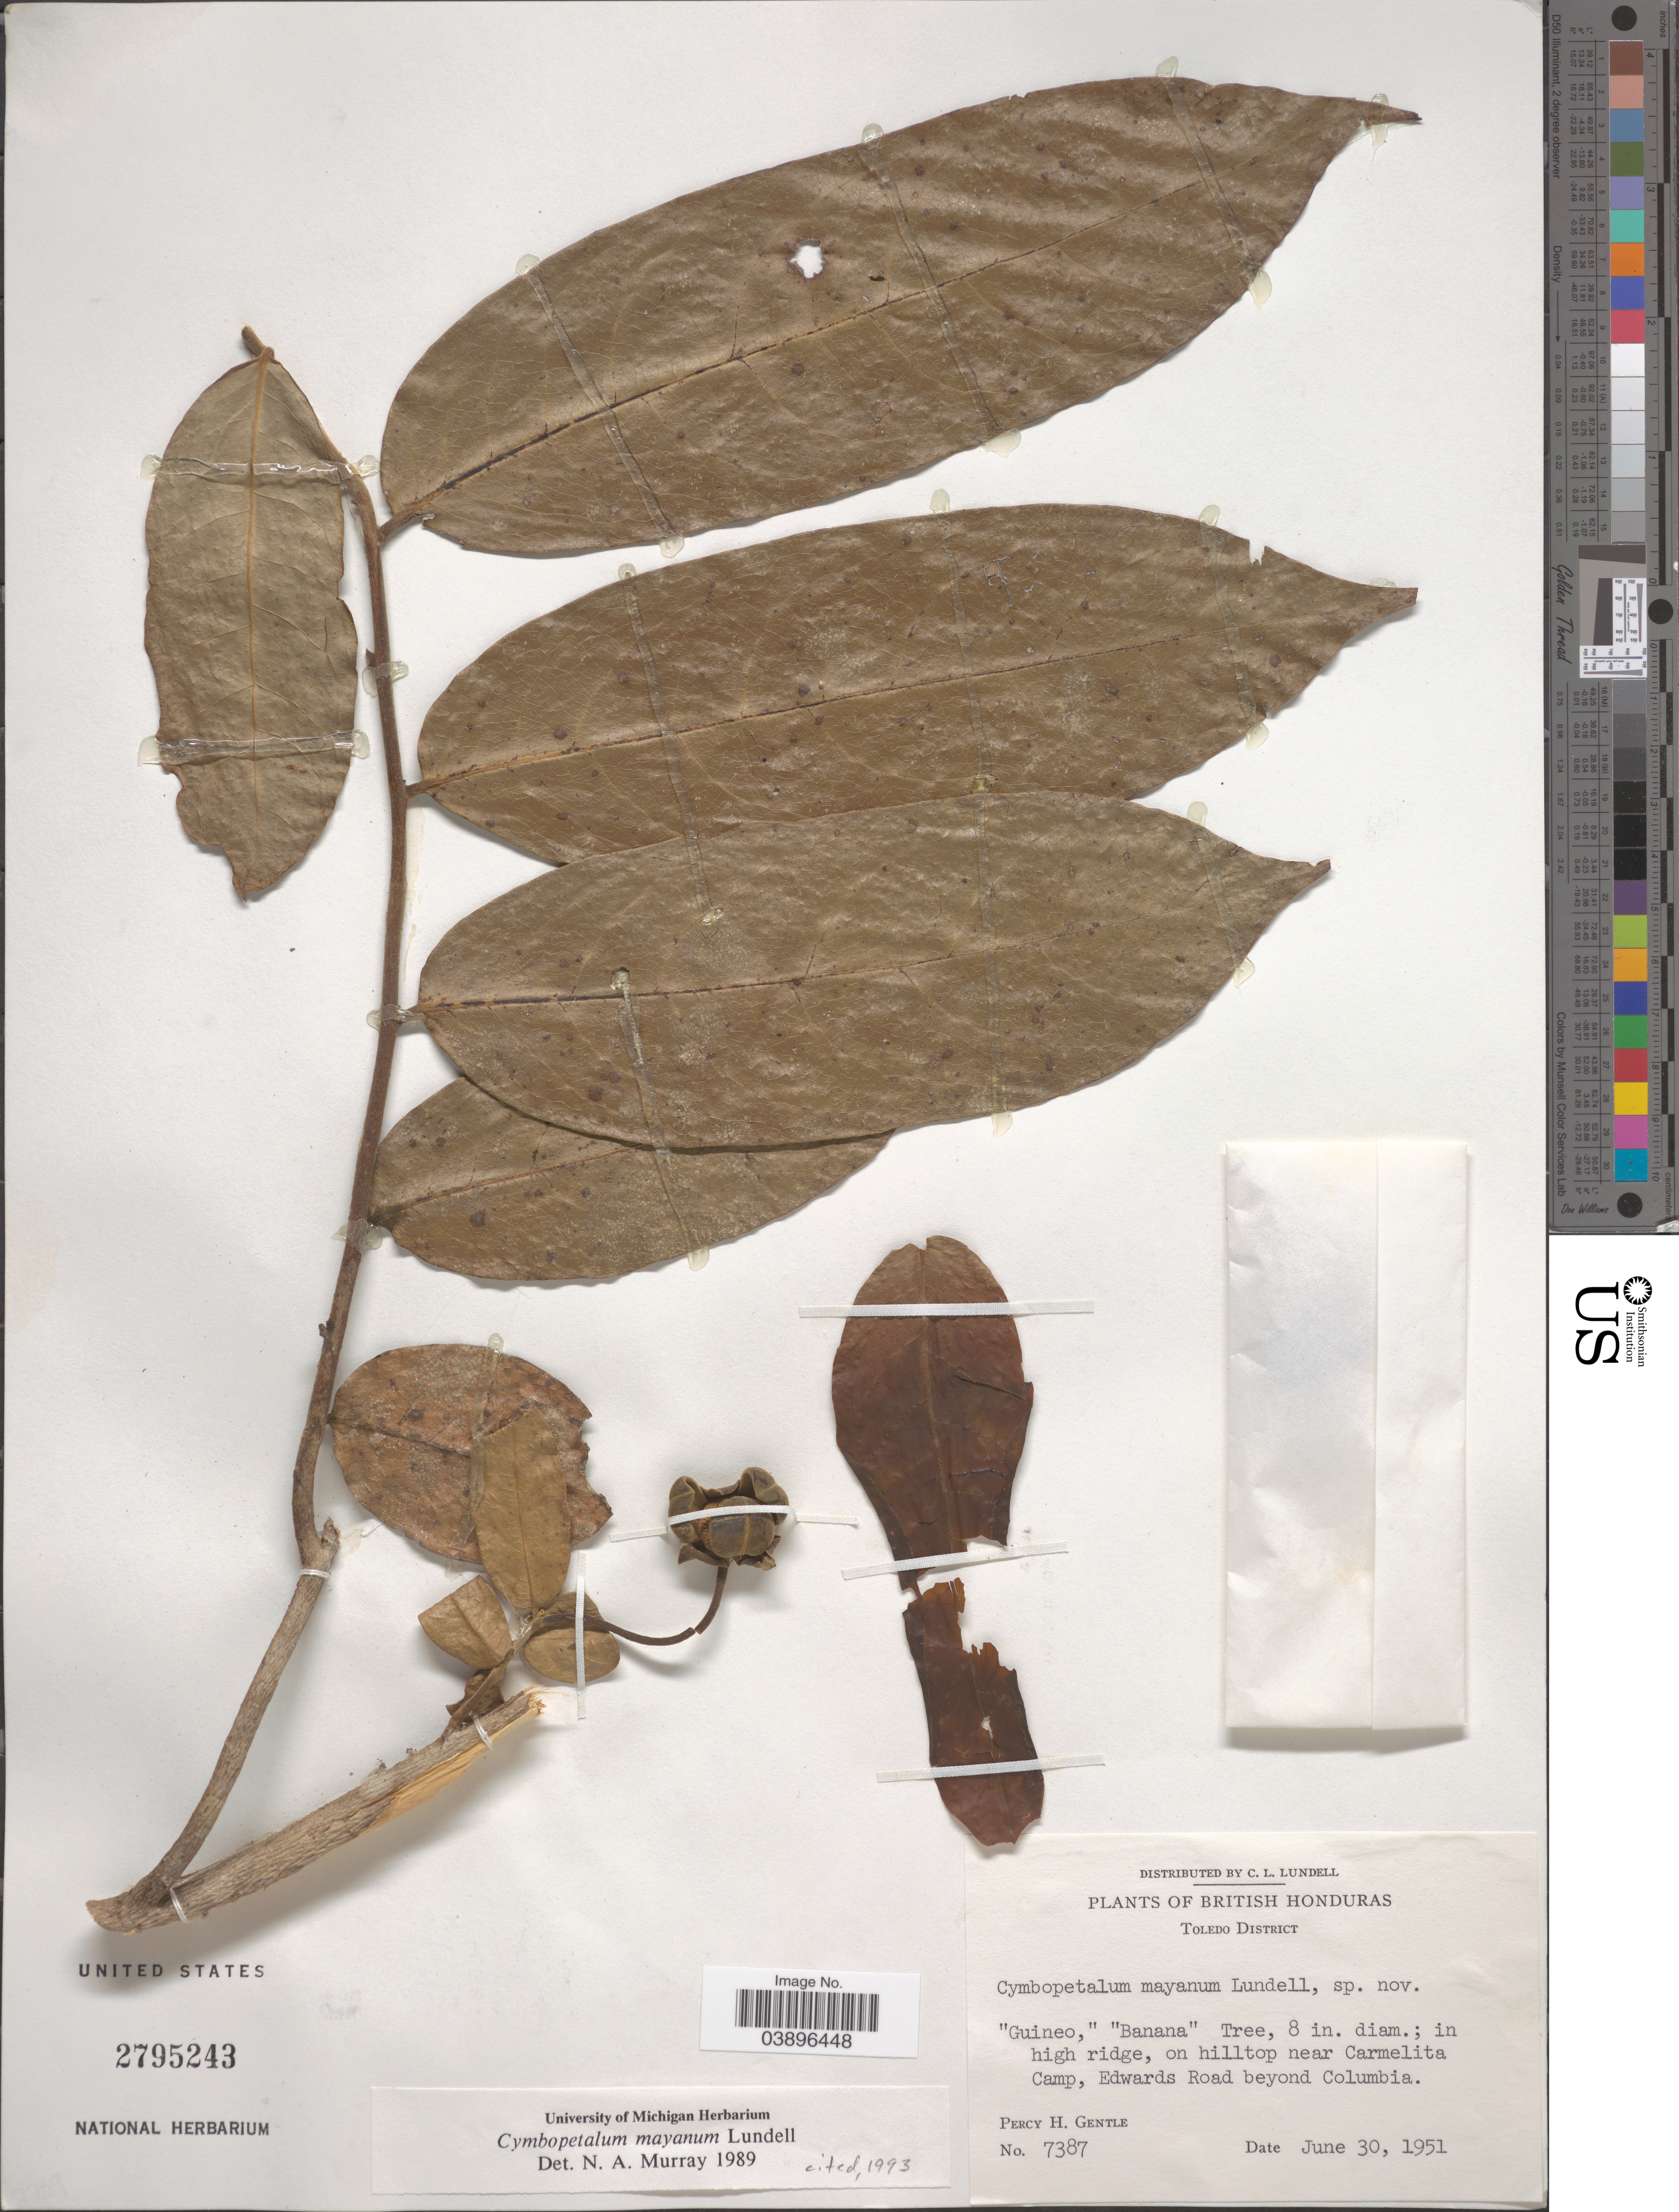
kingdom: Plantae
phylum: Tracheophyta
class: Magnoliopsida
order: Magnoliales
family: Annonaceae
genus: Cymbopetalum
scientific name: Cymbopetalum mayanum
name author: Lundell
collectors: P. H. Gentle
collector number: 7387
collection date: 1951-06-30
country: Belize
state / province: Toledo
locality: British Honduras. Toledo District. On hilltop near Carmelita Camp, Edwards Road beyond Columbia.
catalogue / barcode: US 2795243